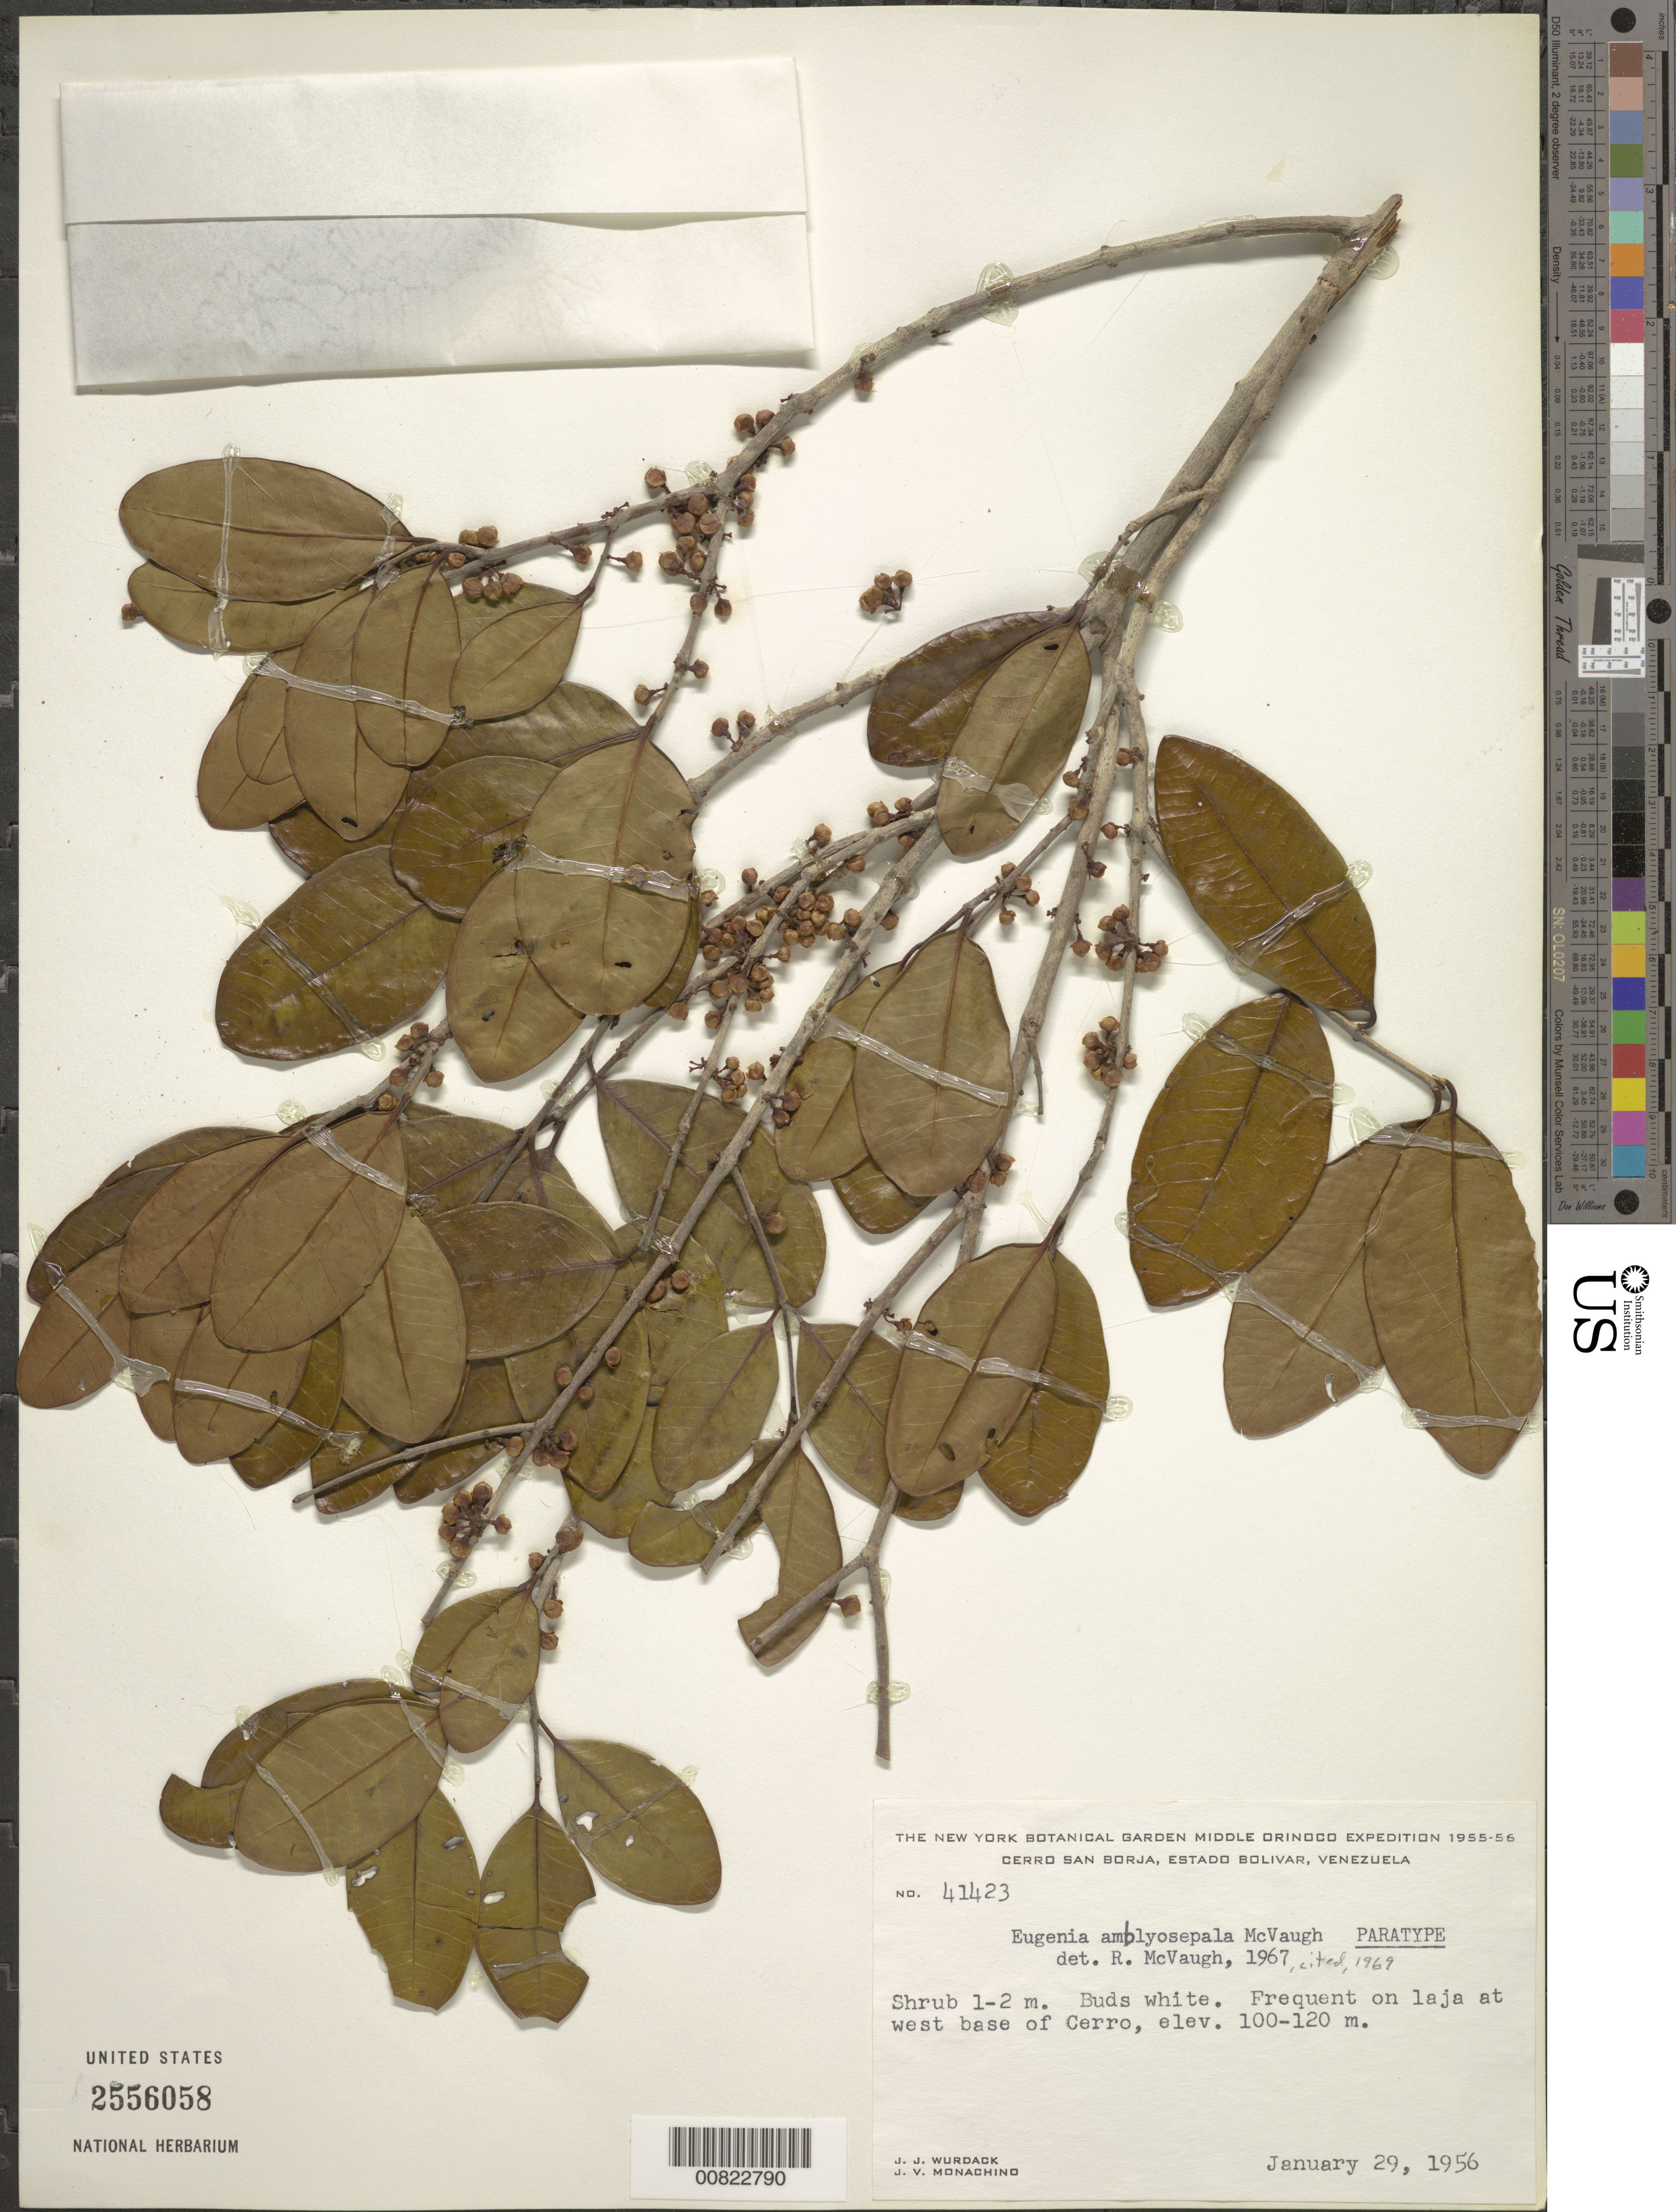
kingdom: Plantae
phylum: Tracheophyta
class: Magnoliopsida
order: Myrtales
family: Myrtaceae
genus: Eugenia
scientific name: Eugenia amblyosepala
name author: McVaugh in Maguire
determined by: McVaugh, R.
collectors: J. J. Wurdack & J. V. Monachino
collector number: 41423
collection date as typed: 29-Jan-56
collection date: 1956-01-29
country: Venezuela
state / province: Bolívar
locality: Cerro San Borja, Río Orinoco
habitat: Laja at west base of cerro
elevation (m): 100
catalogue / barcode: US 2556058